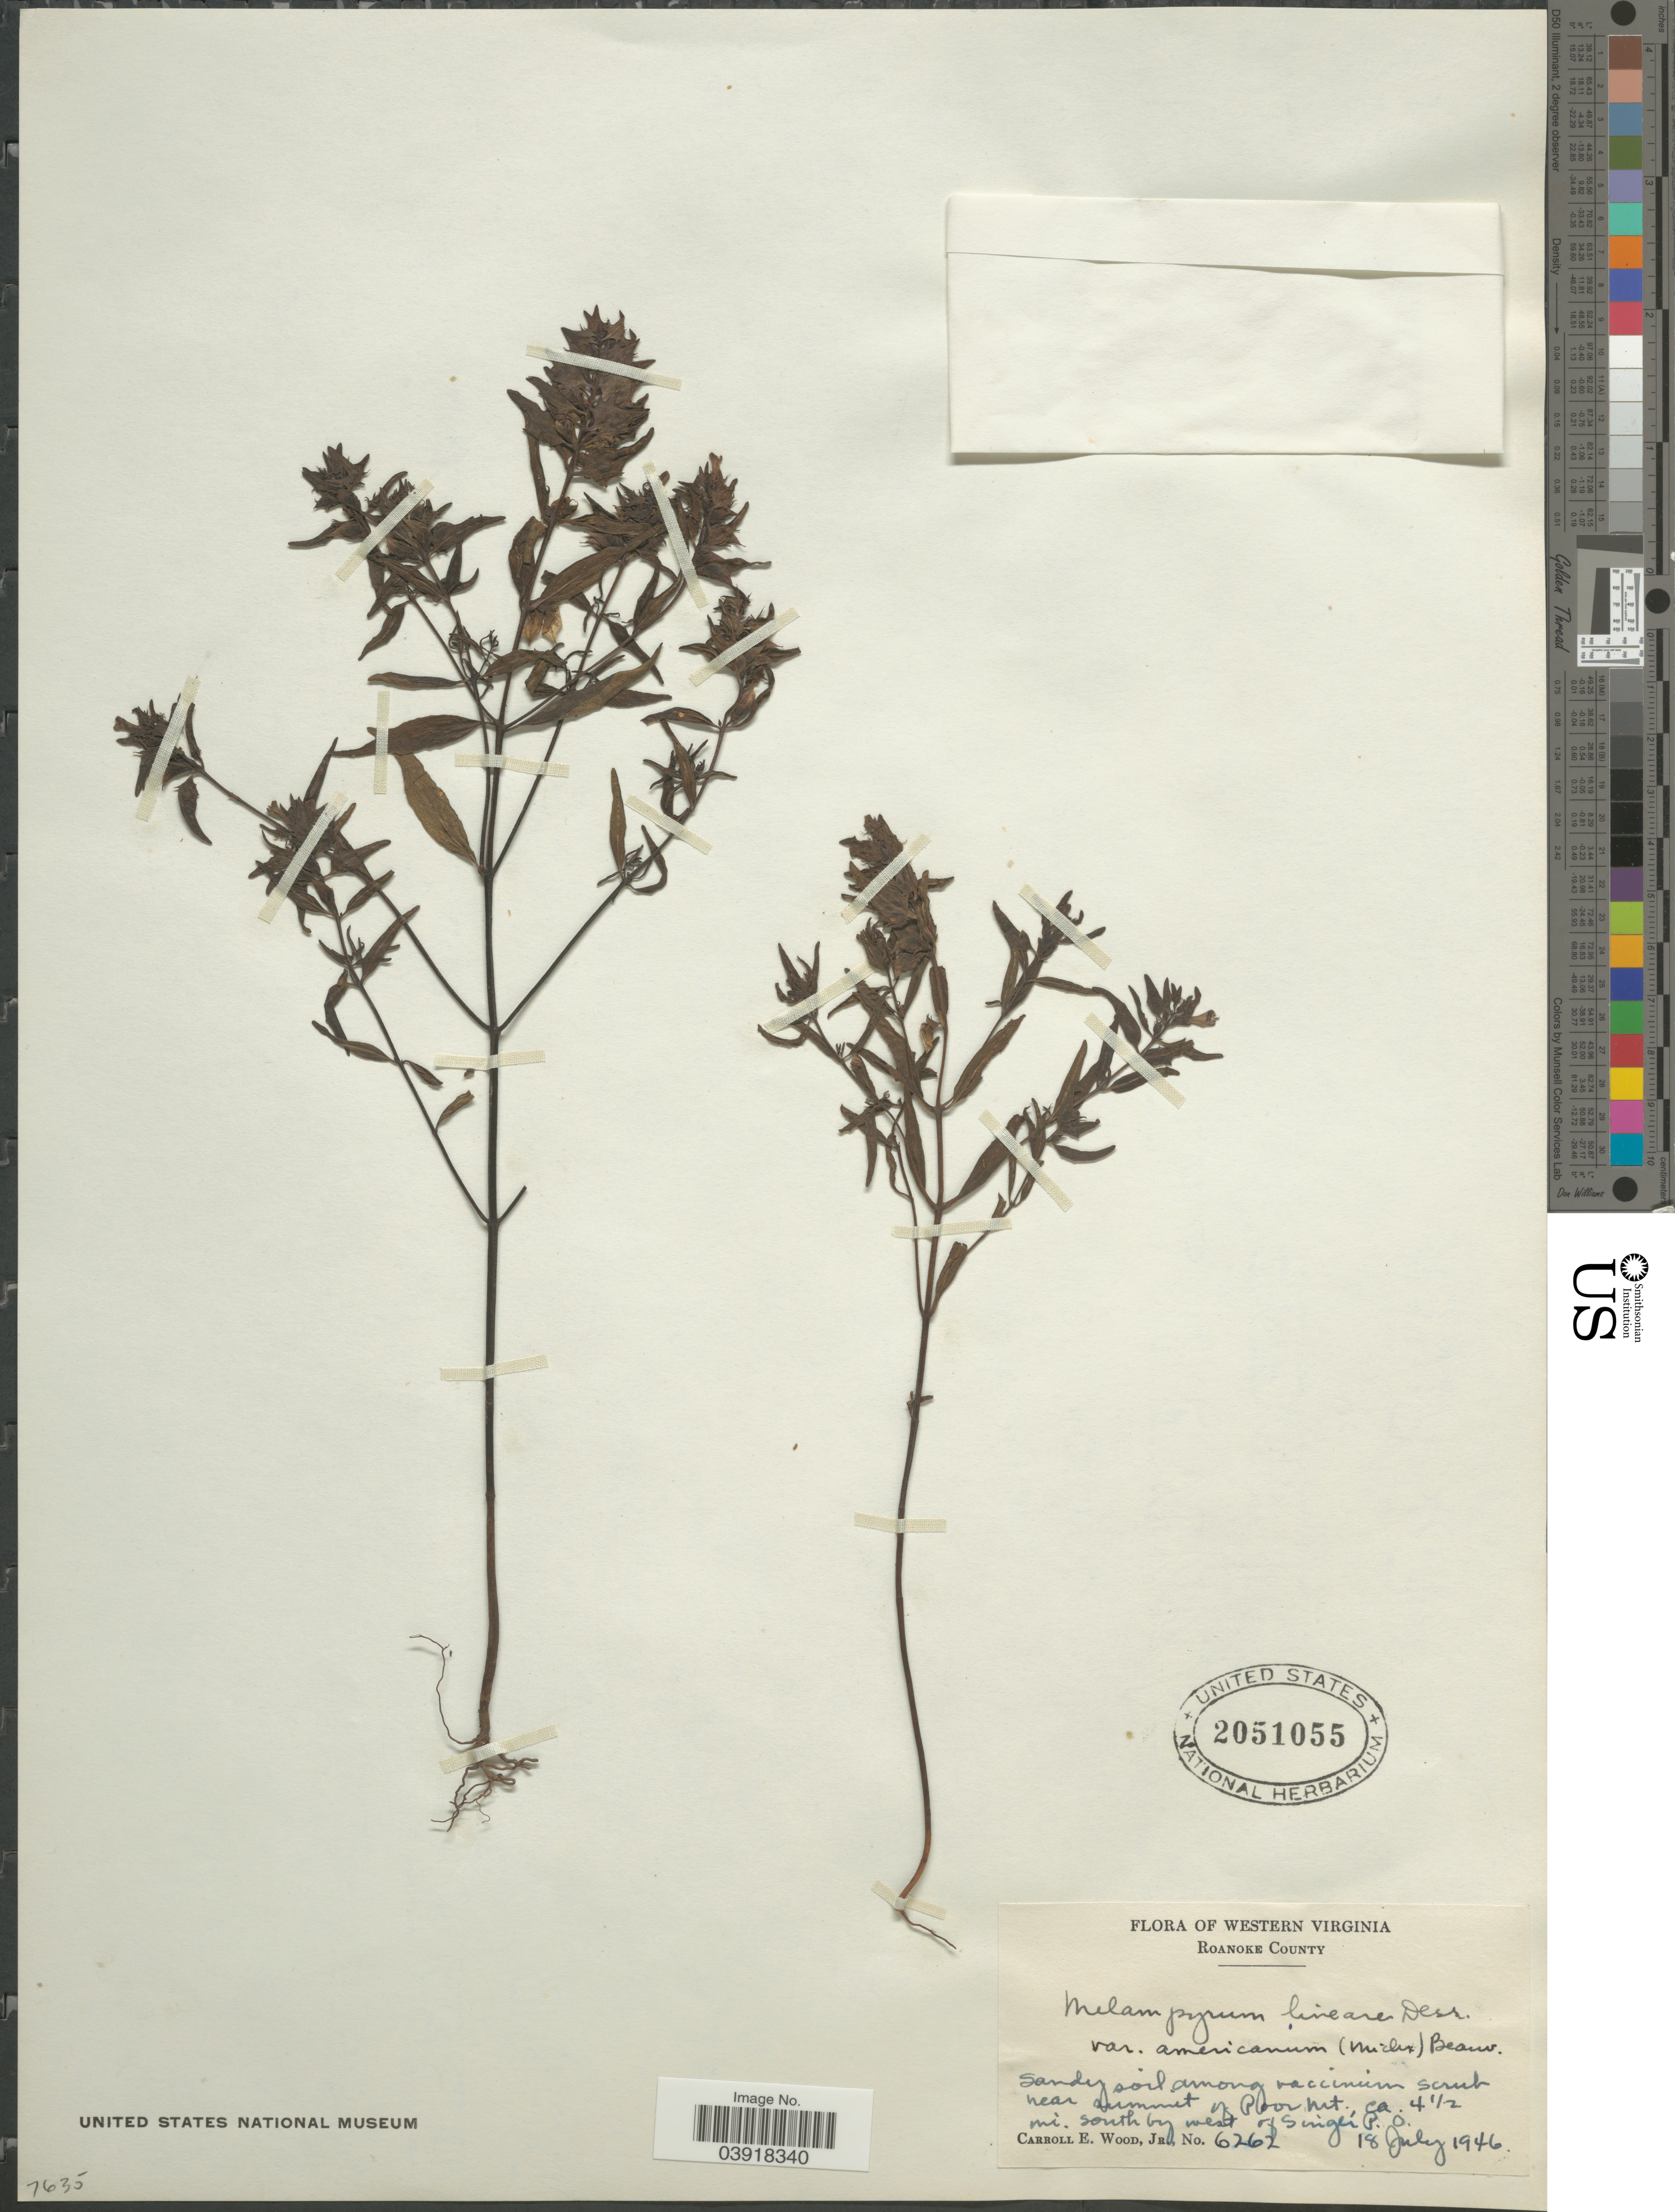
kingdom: Plantae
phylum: Tracheophyta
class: Magnoliopsida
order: Lamiales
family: Orobanchaceae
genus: Melampyrum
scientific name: Melampyrum lineare subsp. typicum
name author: Pennell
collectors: C. E. Wood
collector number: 6262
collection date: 1946-07-18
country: United States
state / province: Virginia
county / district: Roanoke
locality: Western Virginia. Roanoke County. Near summit of Poor Mt., ca. 4½ mi. South by west of Singer P. O.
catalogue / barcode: US 2051055